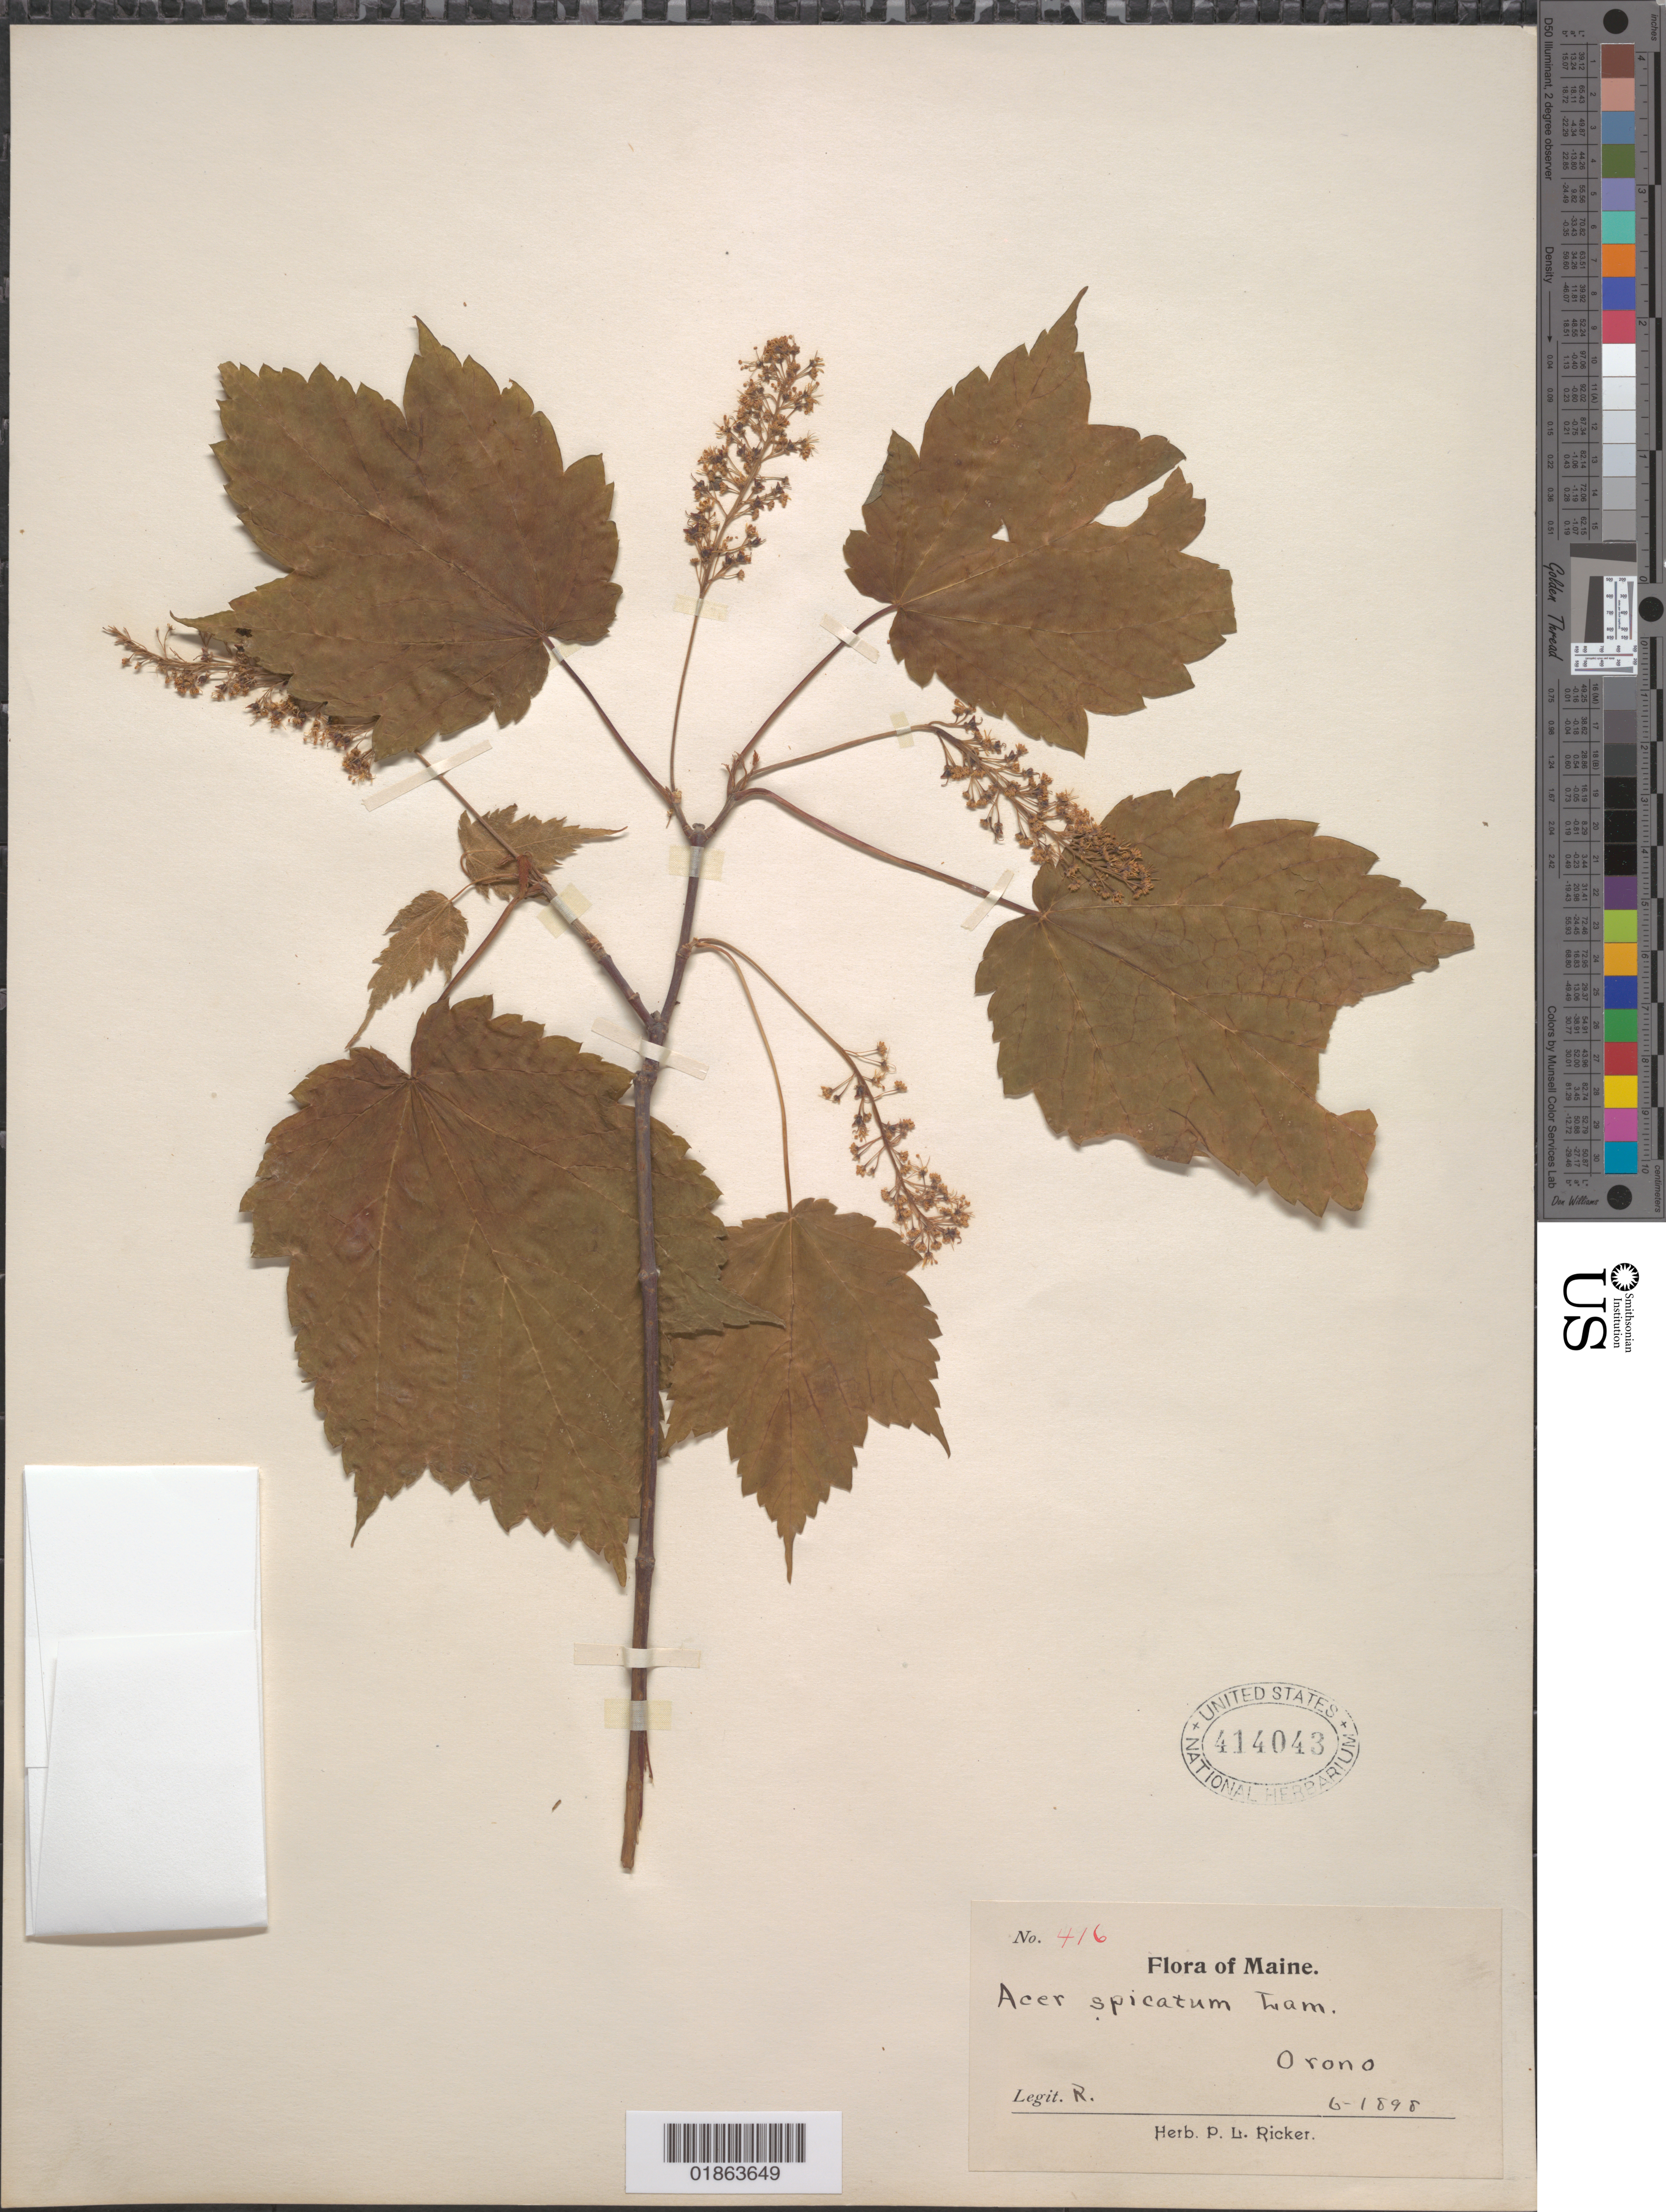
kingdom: Plantae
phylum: Tracheophyta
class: Magnoliopsida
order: Sapindales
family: Sapindaceae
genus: Acer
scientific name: Acer spicatum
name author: Lam.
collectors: P. Ricker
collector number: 416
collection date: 1898-06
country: United States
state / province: Maine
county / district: Penobscot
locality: Orono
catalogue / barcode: US 414043